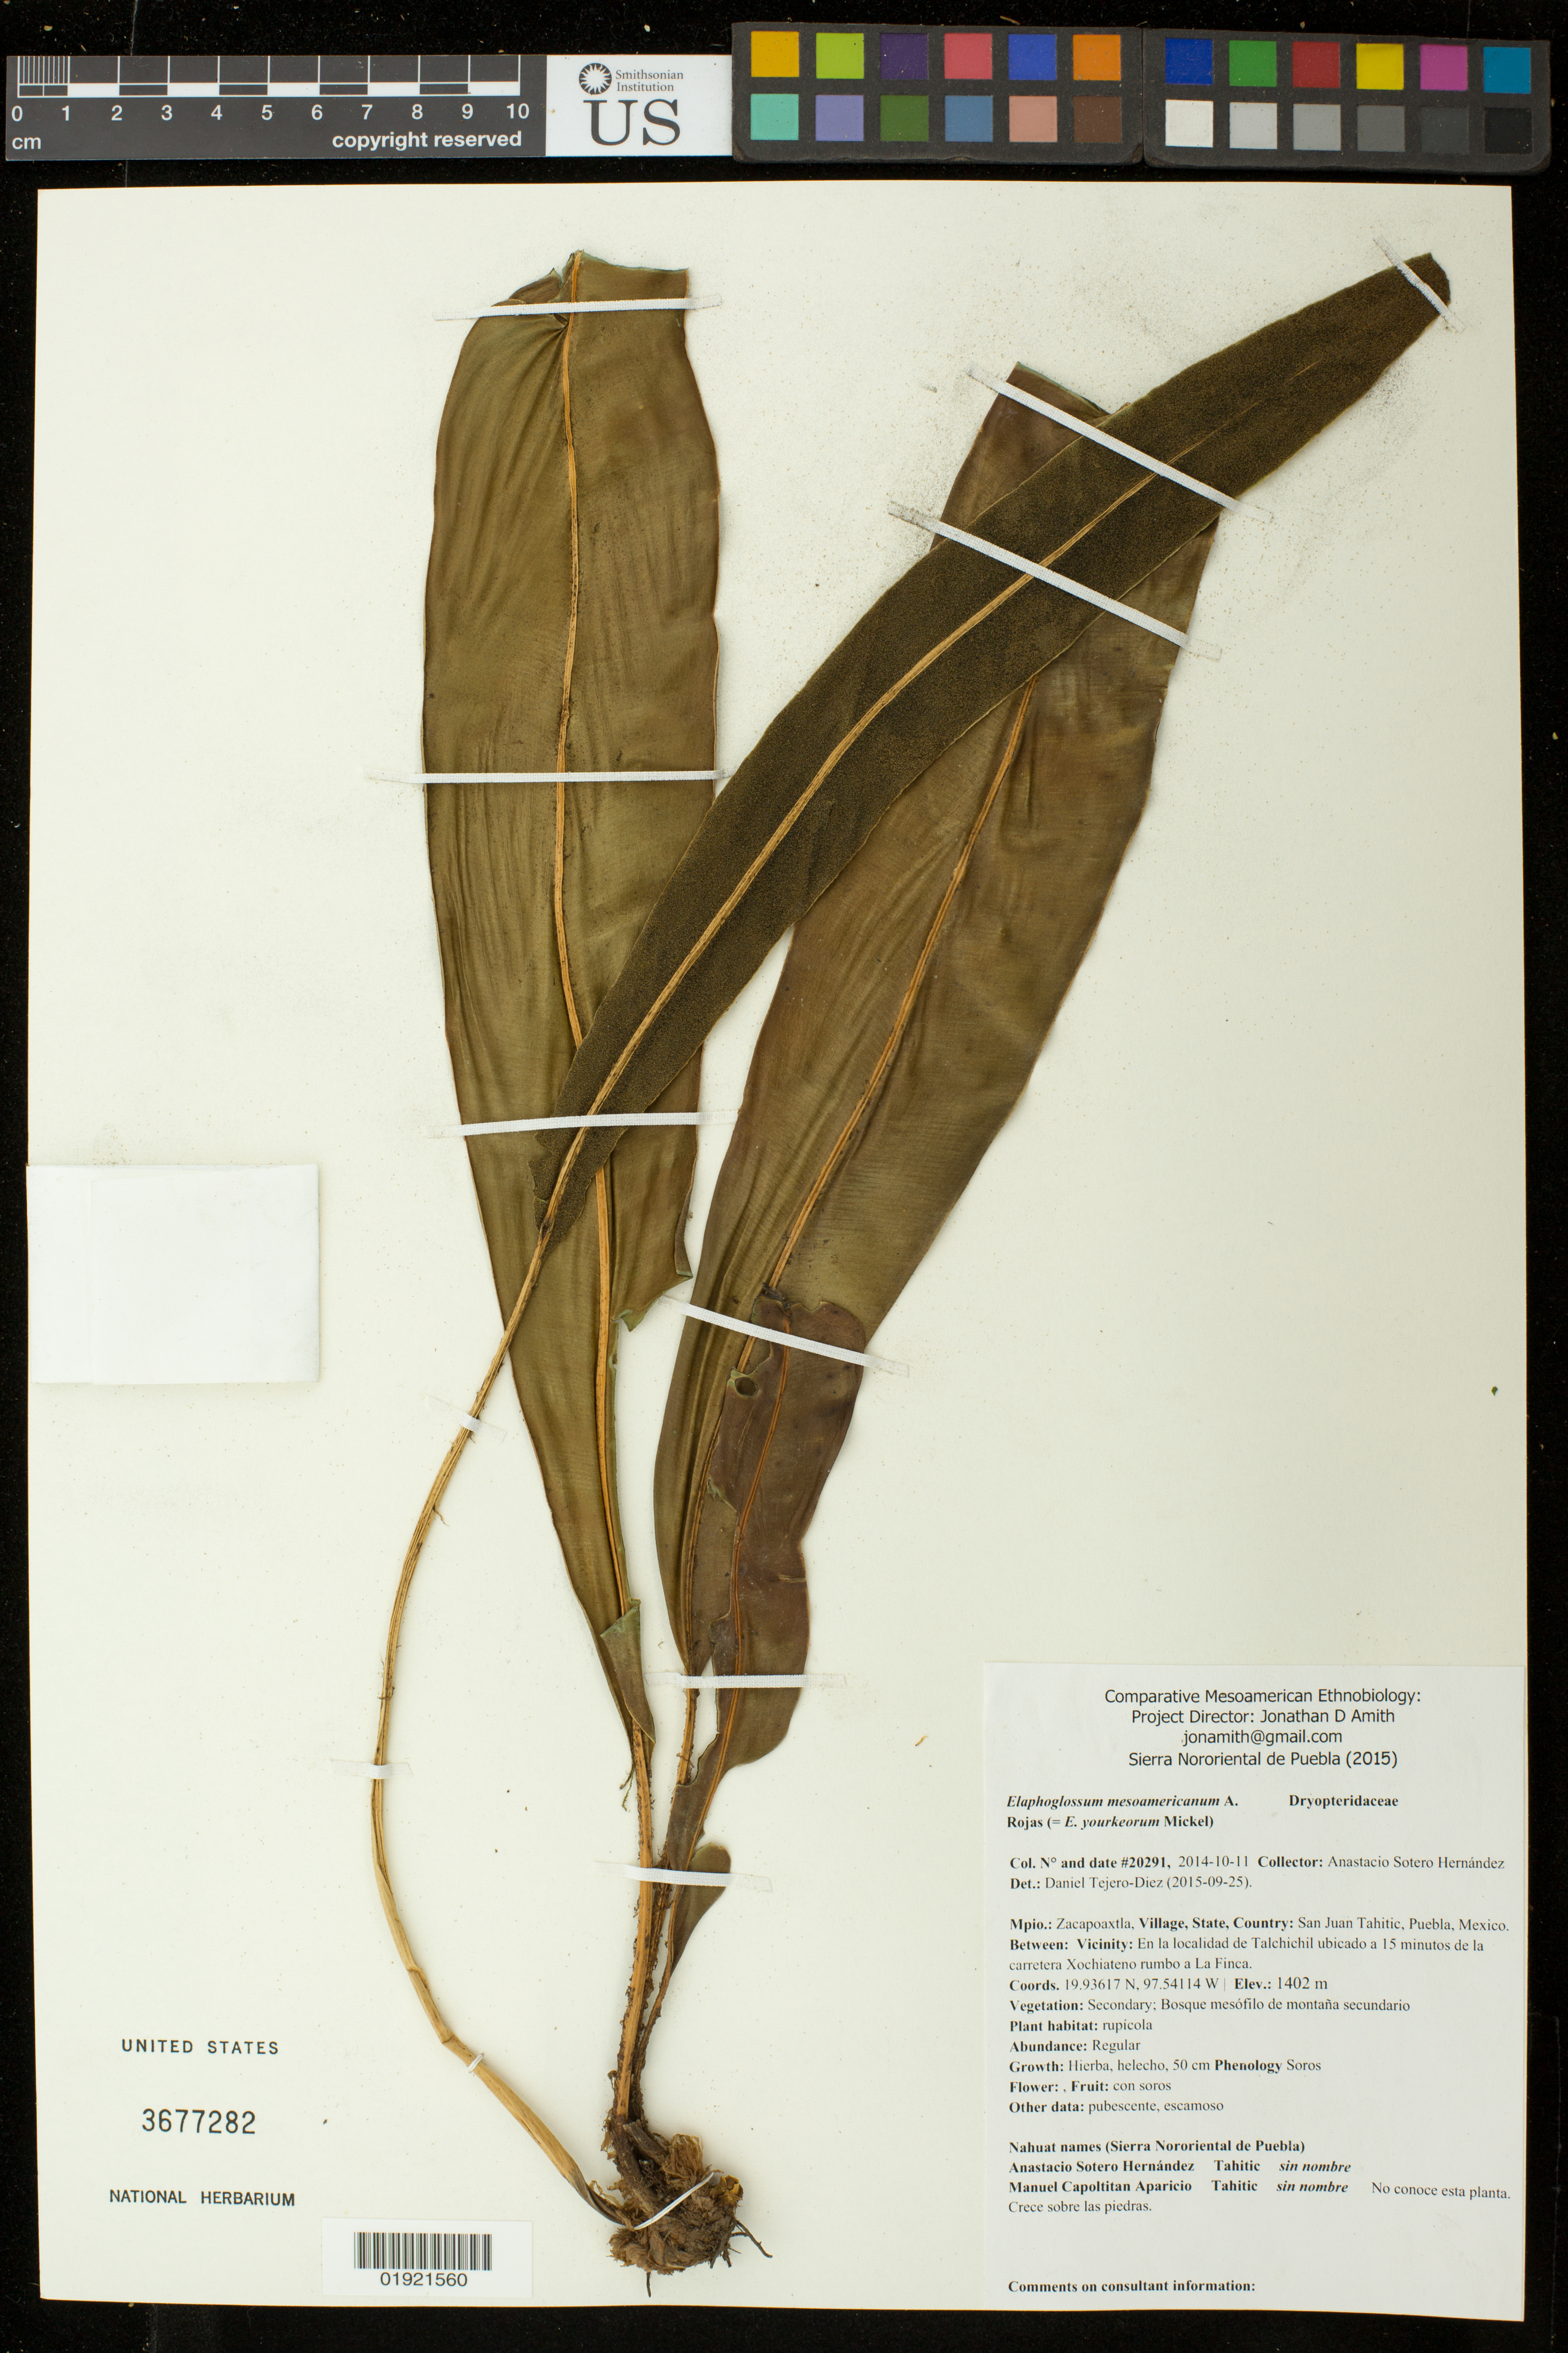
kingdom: Plantae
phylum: Tracheophyta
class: Polypodiopsida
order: Polypodiales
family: Dryopteridaceae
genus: Elaphoglossum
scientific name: Elaphoglossum mesoamericanum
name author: A. Rojas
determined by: Tejero-Díez, [J.] Daniel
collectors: A. Sotero H.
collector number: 20291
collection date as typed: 2014-10-11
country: Mexico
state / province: Puebla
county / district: Zacapoaxtla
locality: Zacapoaxtla. San Juan Tahitic Puebla, Mexico. En la Localidad de Talchichil ubicado a 15 minutos de la carretera Xochiateno rumbo a La Finca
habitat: Secondary; Bosque mesofilo de montana secundario, rupicola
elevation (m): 1402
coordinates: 19.93617 N, 97.54114 W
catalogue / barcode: US 3677282